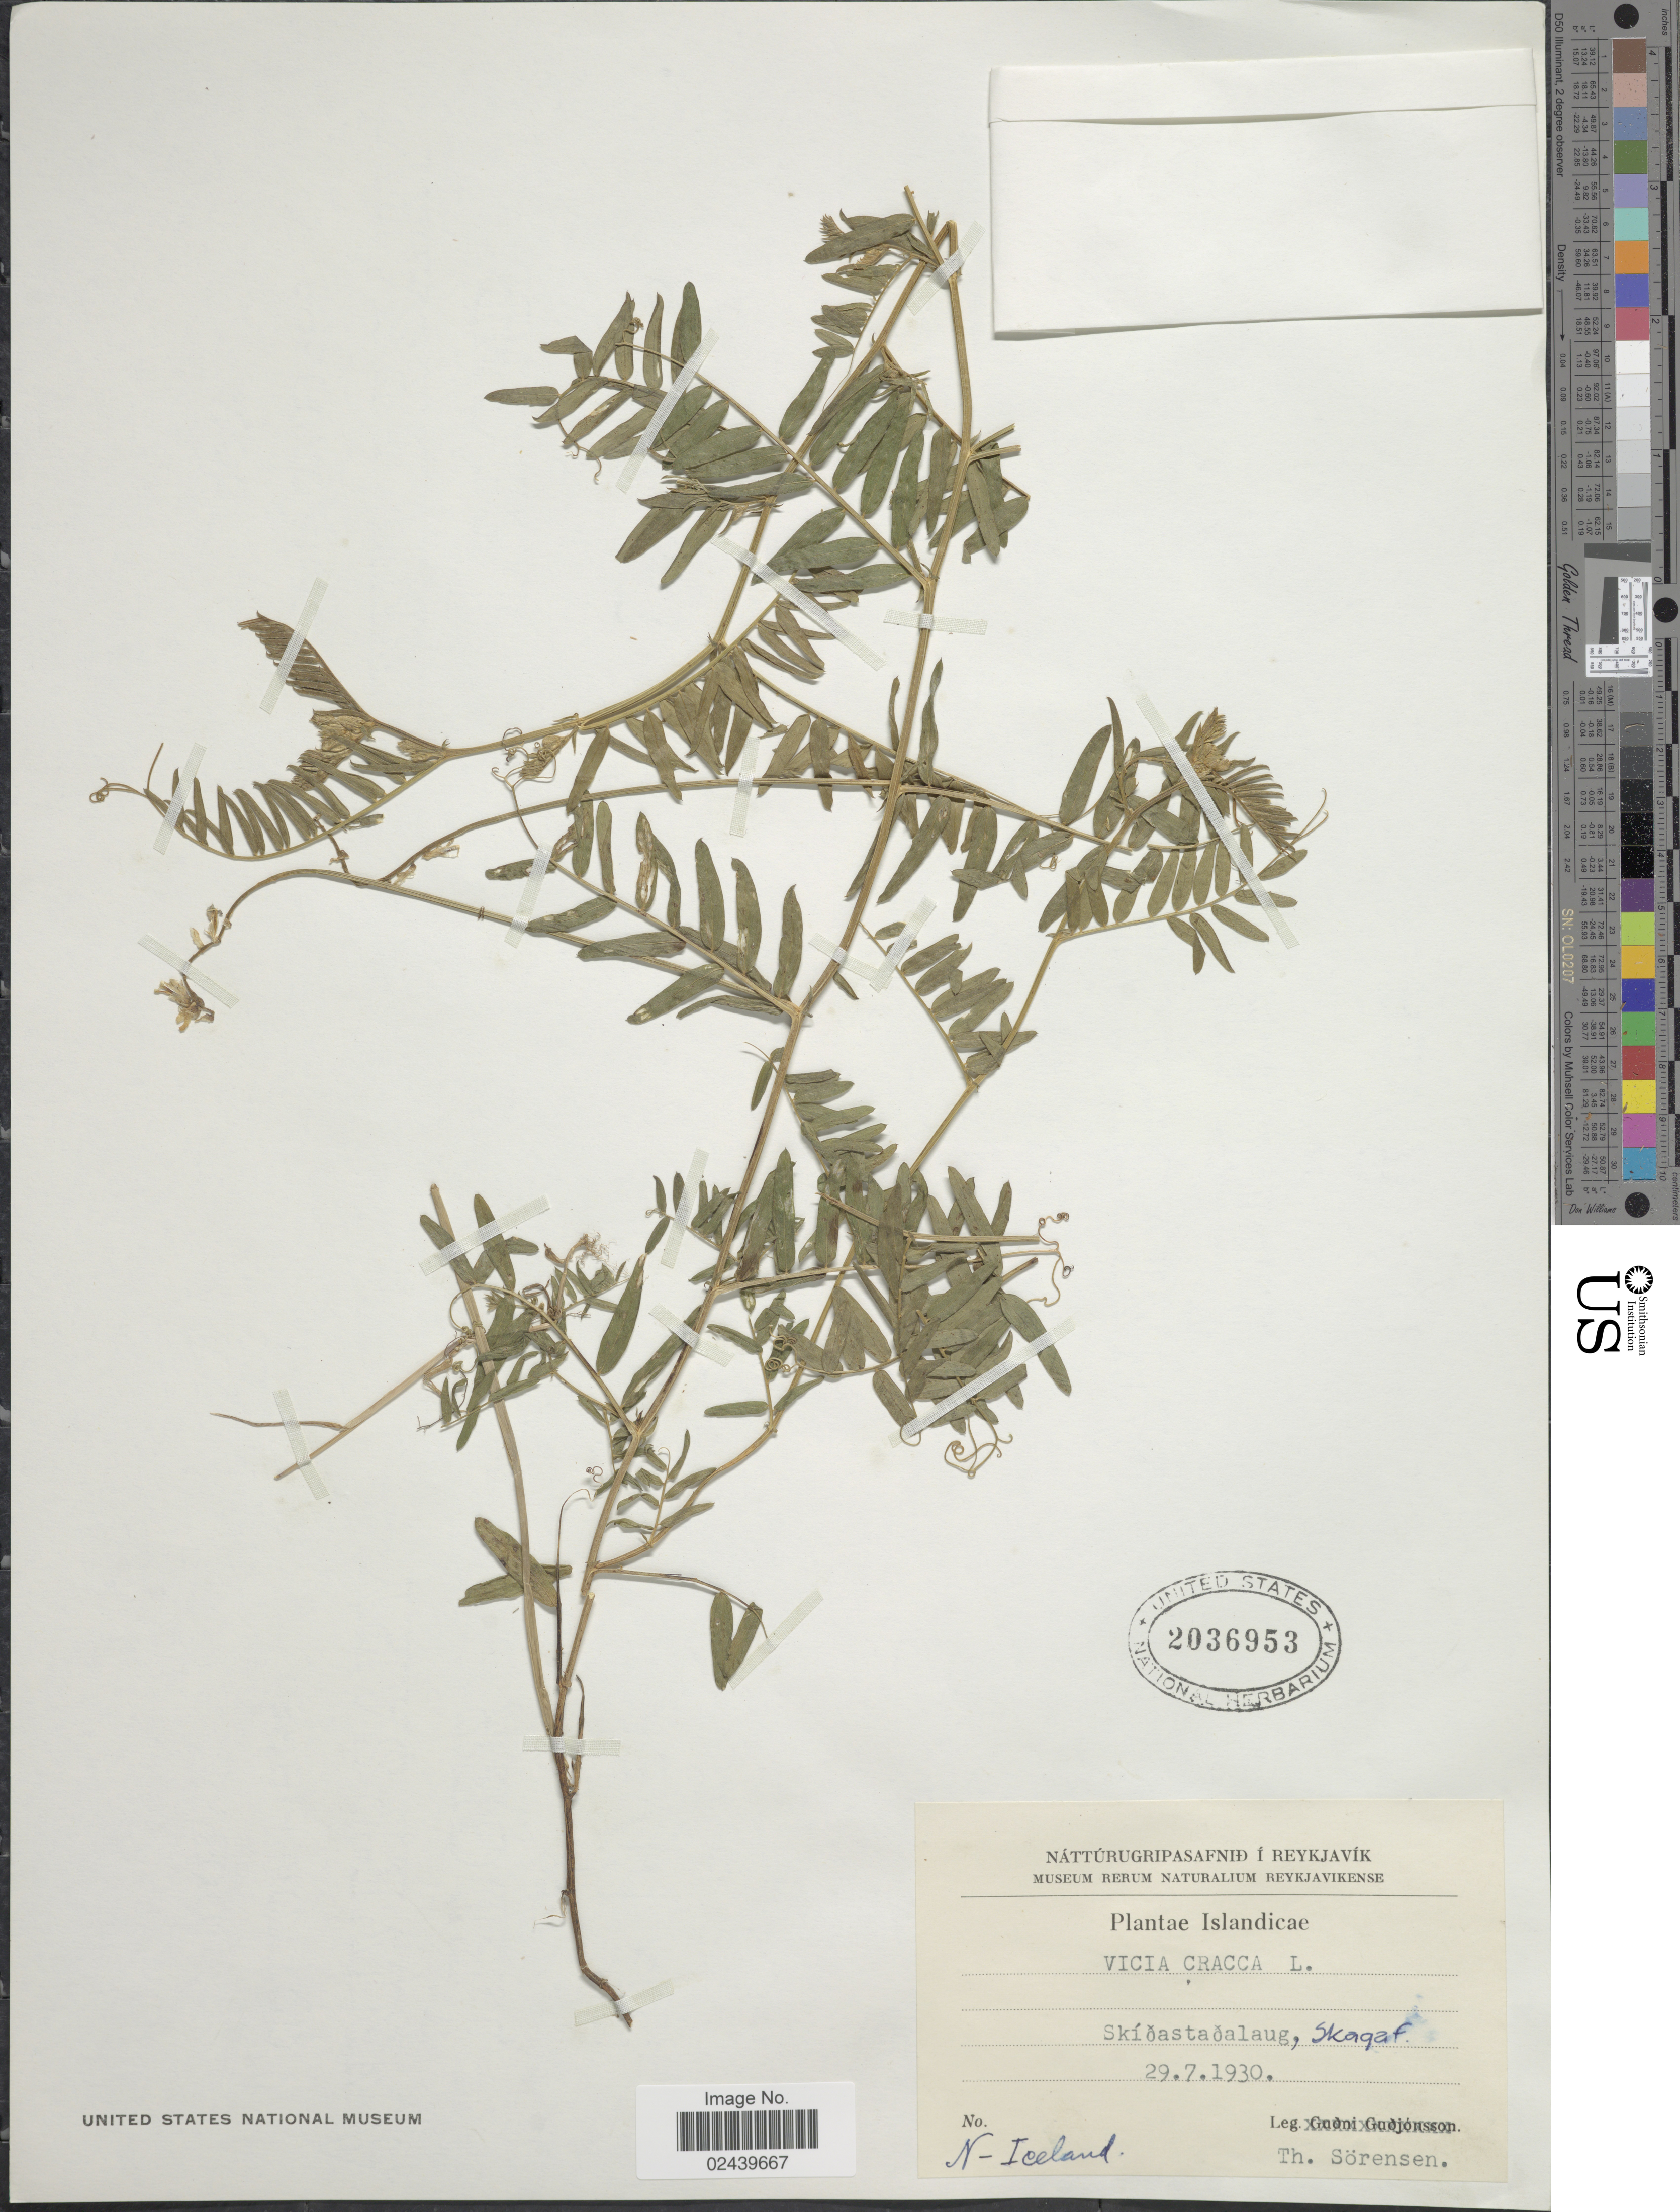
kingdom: Plantae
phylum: Tracheophyta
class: Magnoliopsida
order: Fabales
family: Fabaceae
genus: Vicia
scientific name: Vicia cracca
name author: L.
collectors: T. Sorensen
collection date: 1930-07-29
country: Iceland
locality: Skídastadalaug, Skagaf. N - Iceland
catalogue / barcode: US 2036953